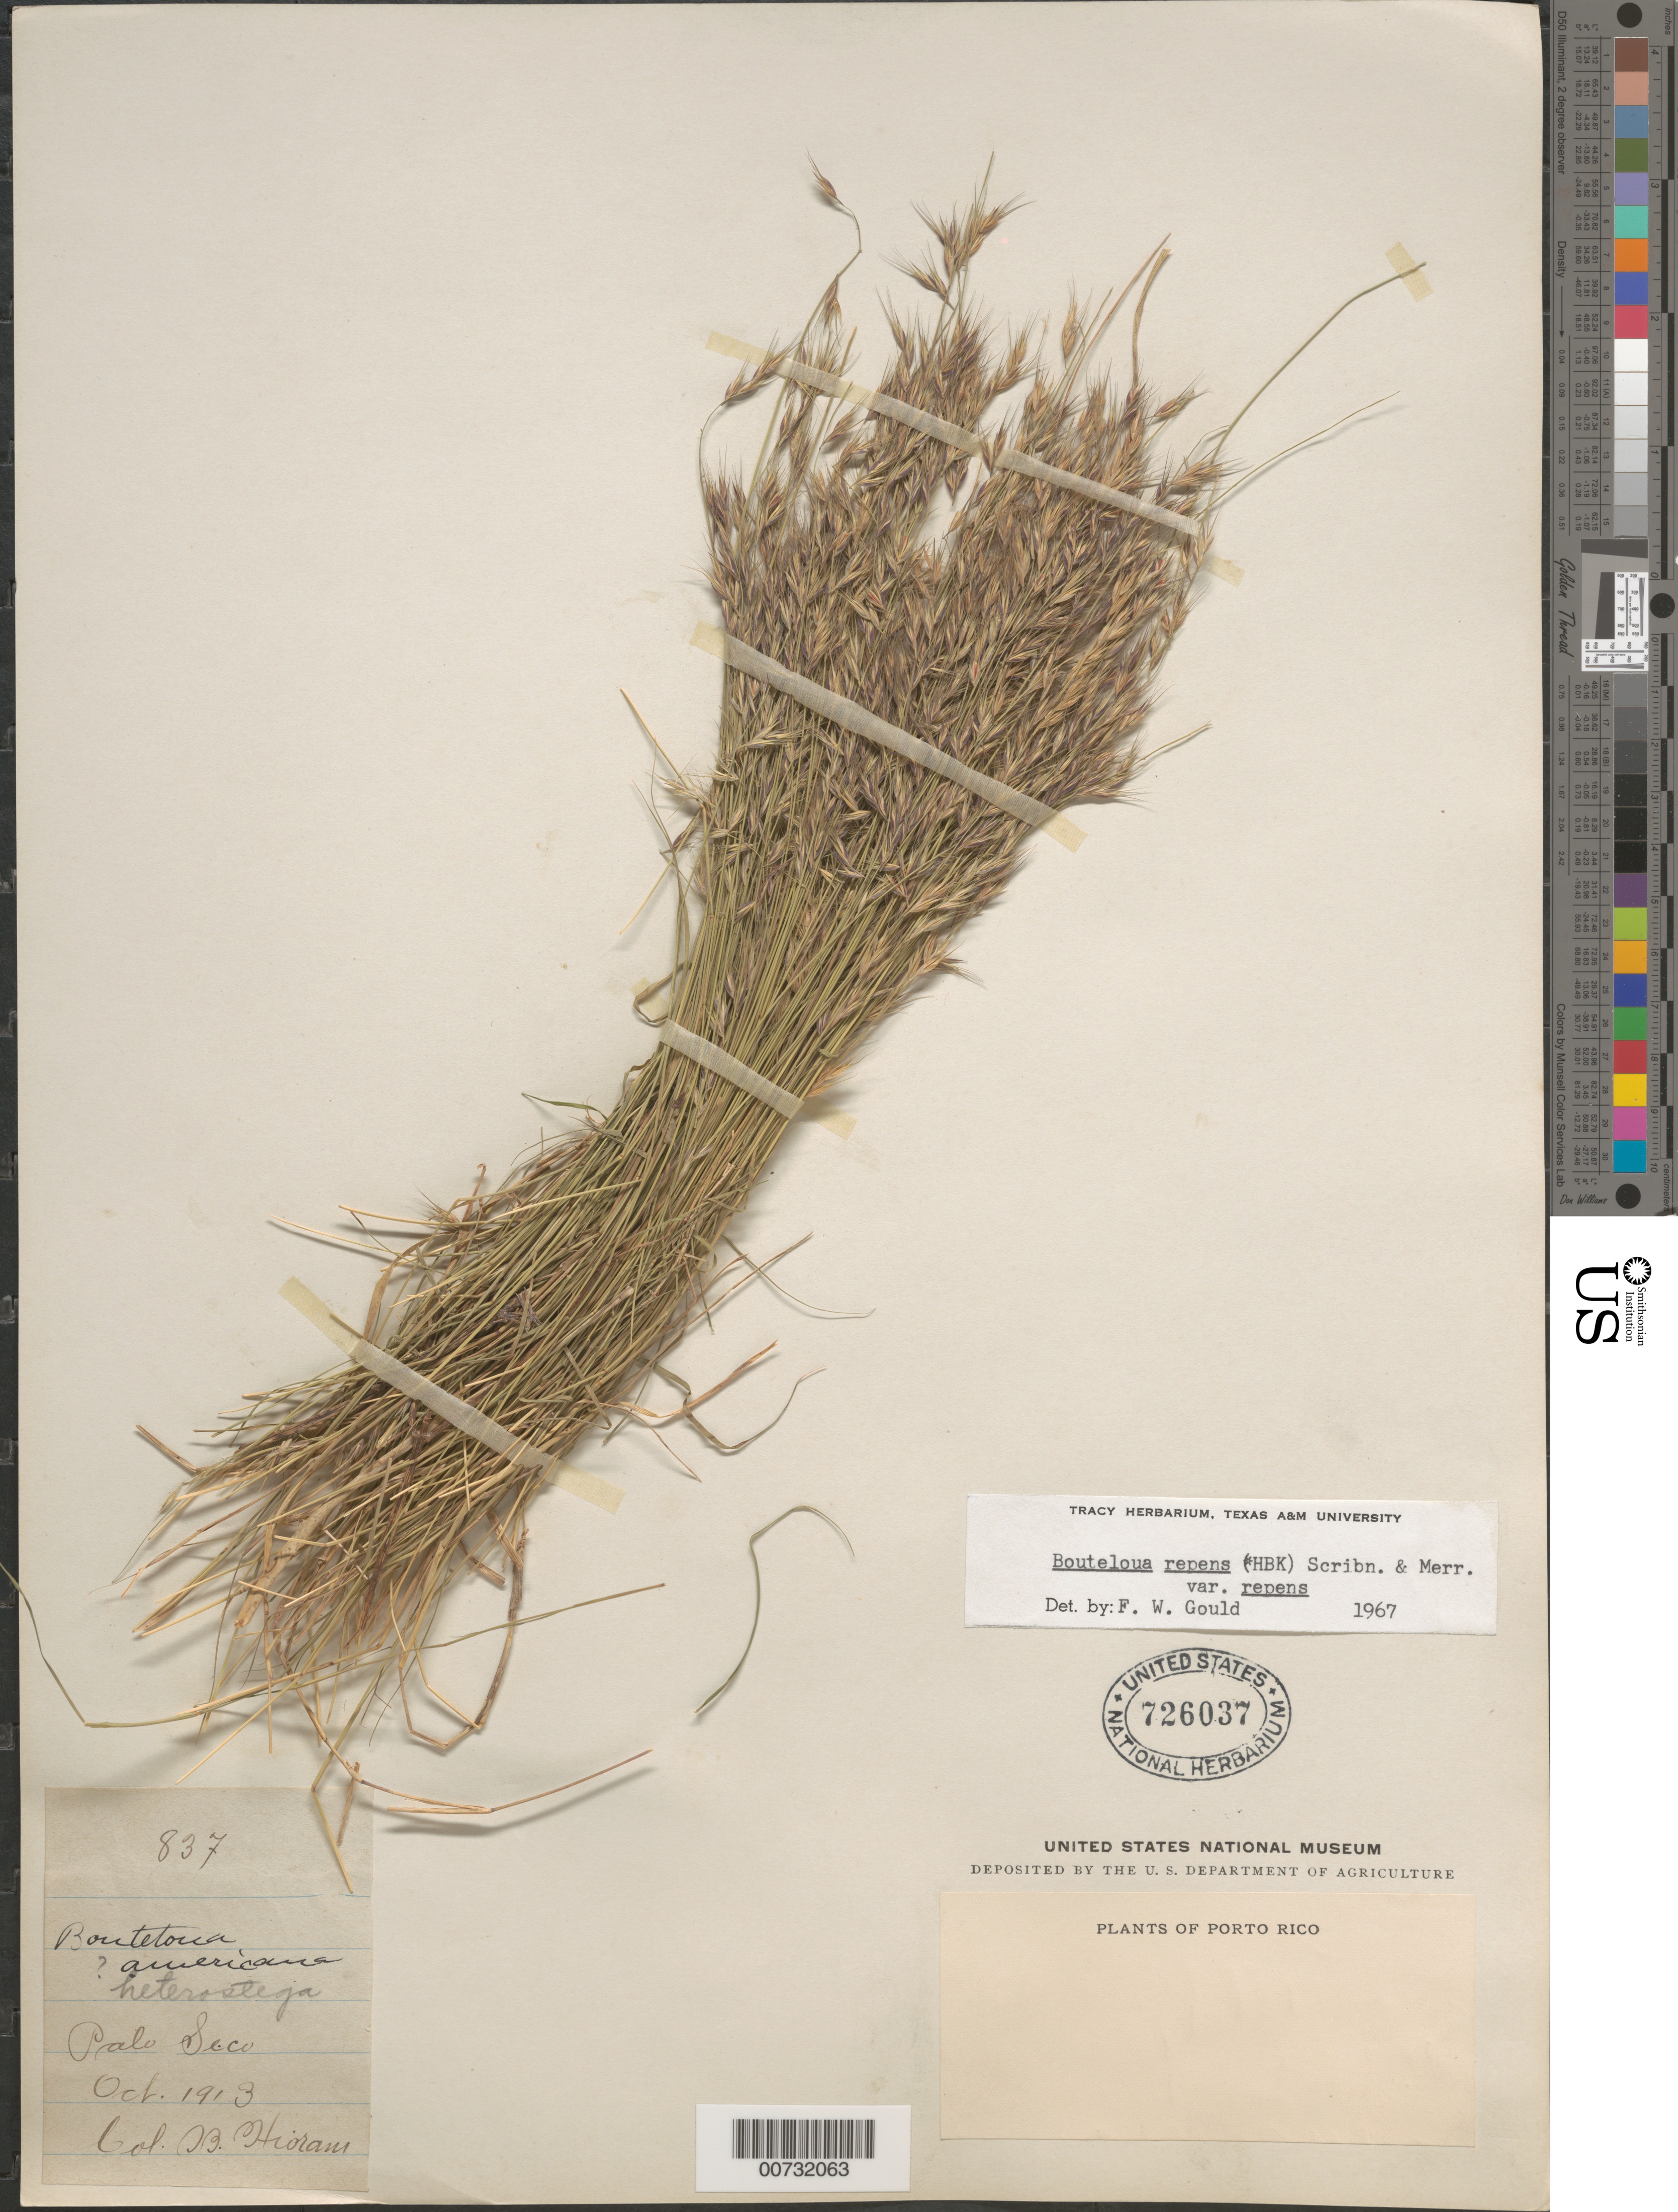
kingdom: Plantae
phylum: Tracheophyta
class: Liliopsida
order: Poales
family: Poaceae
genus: Bouteloua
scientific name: Bouteloua repens (H.B.K.) Scribn. & Merr. var. repens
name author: (Kunth) Scribn. & Merr.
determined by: Gould, F. W.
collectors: Bro. Hioram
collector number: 837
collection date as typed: Oct 1913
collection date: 1913-10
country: Puerto Rico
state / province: Toa Baja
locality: Palo Seco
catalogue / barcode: US 726037